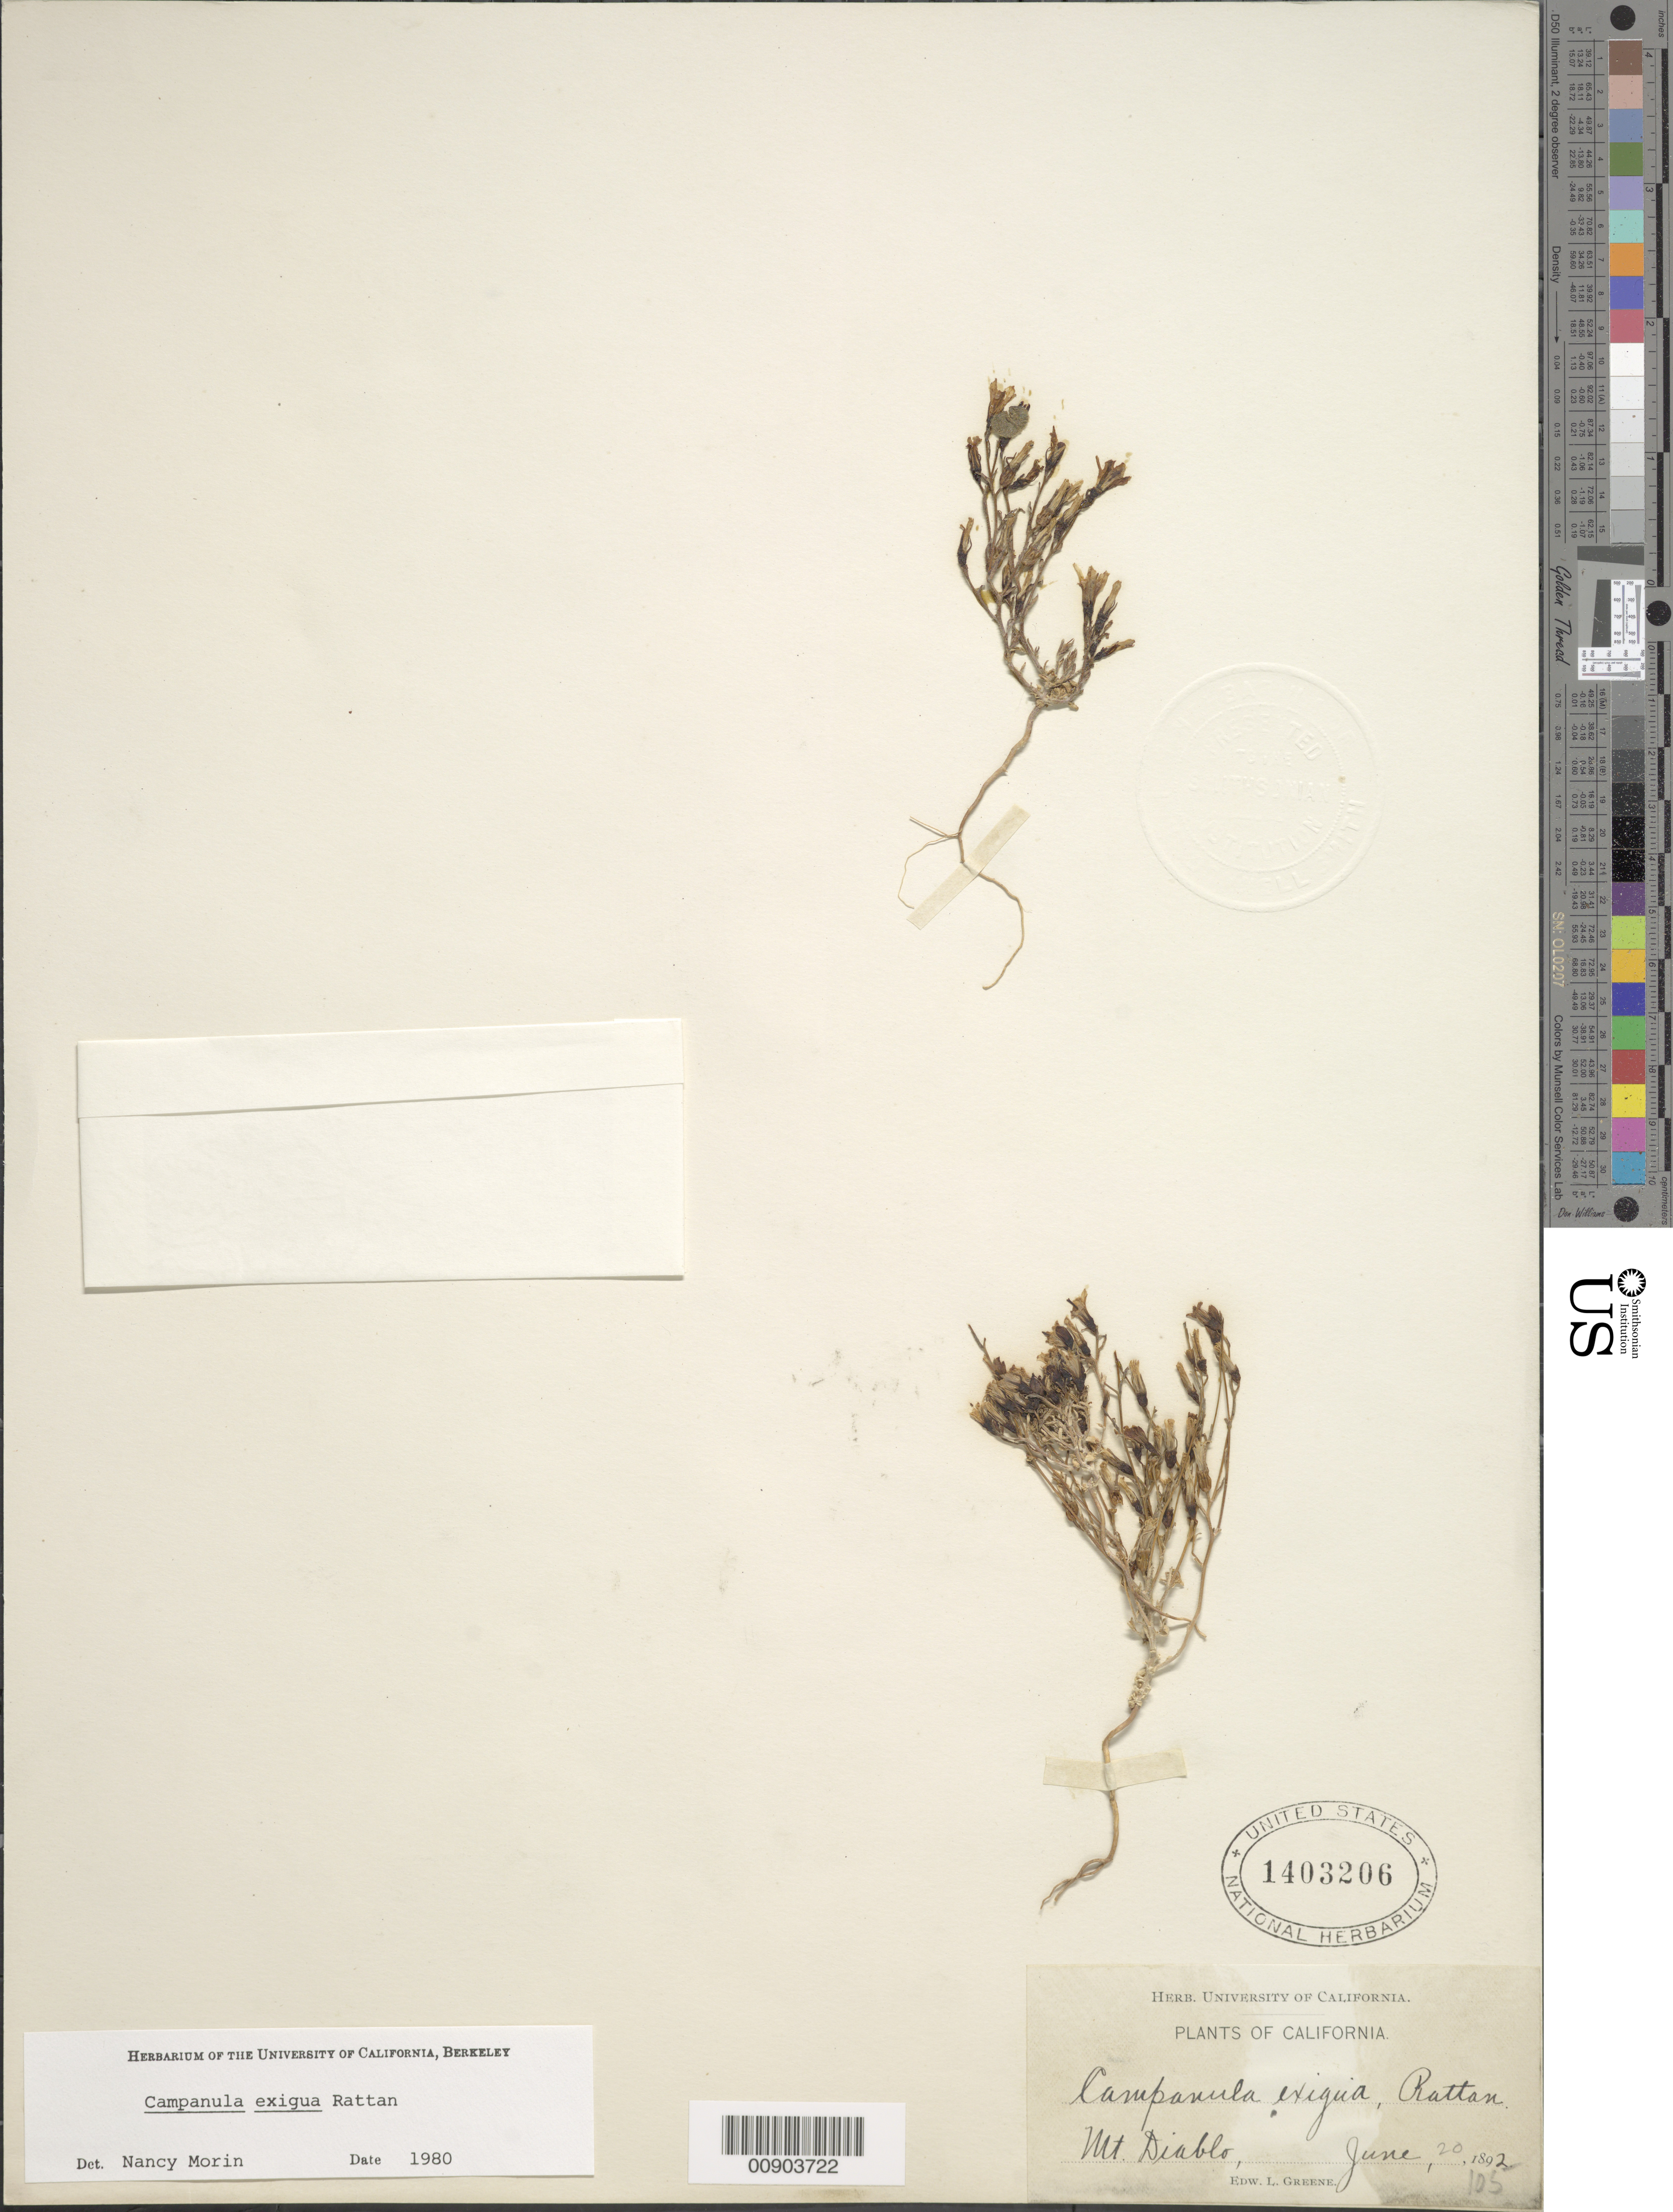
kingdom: Plantae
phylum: Tracheophyta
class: Magnoliopsida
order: Asterales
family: Campanulaceae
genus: Campanula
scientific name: Campanula exigua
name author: Rattan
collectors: E. L. Greene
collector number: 105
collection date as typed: June 20, 1892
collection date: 1892-06-20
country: United States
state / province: California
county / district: Contra Costa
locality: Mt. Diablo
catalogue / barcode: US 1403206